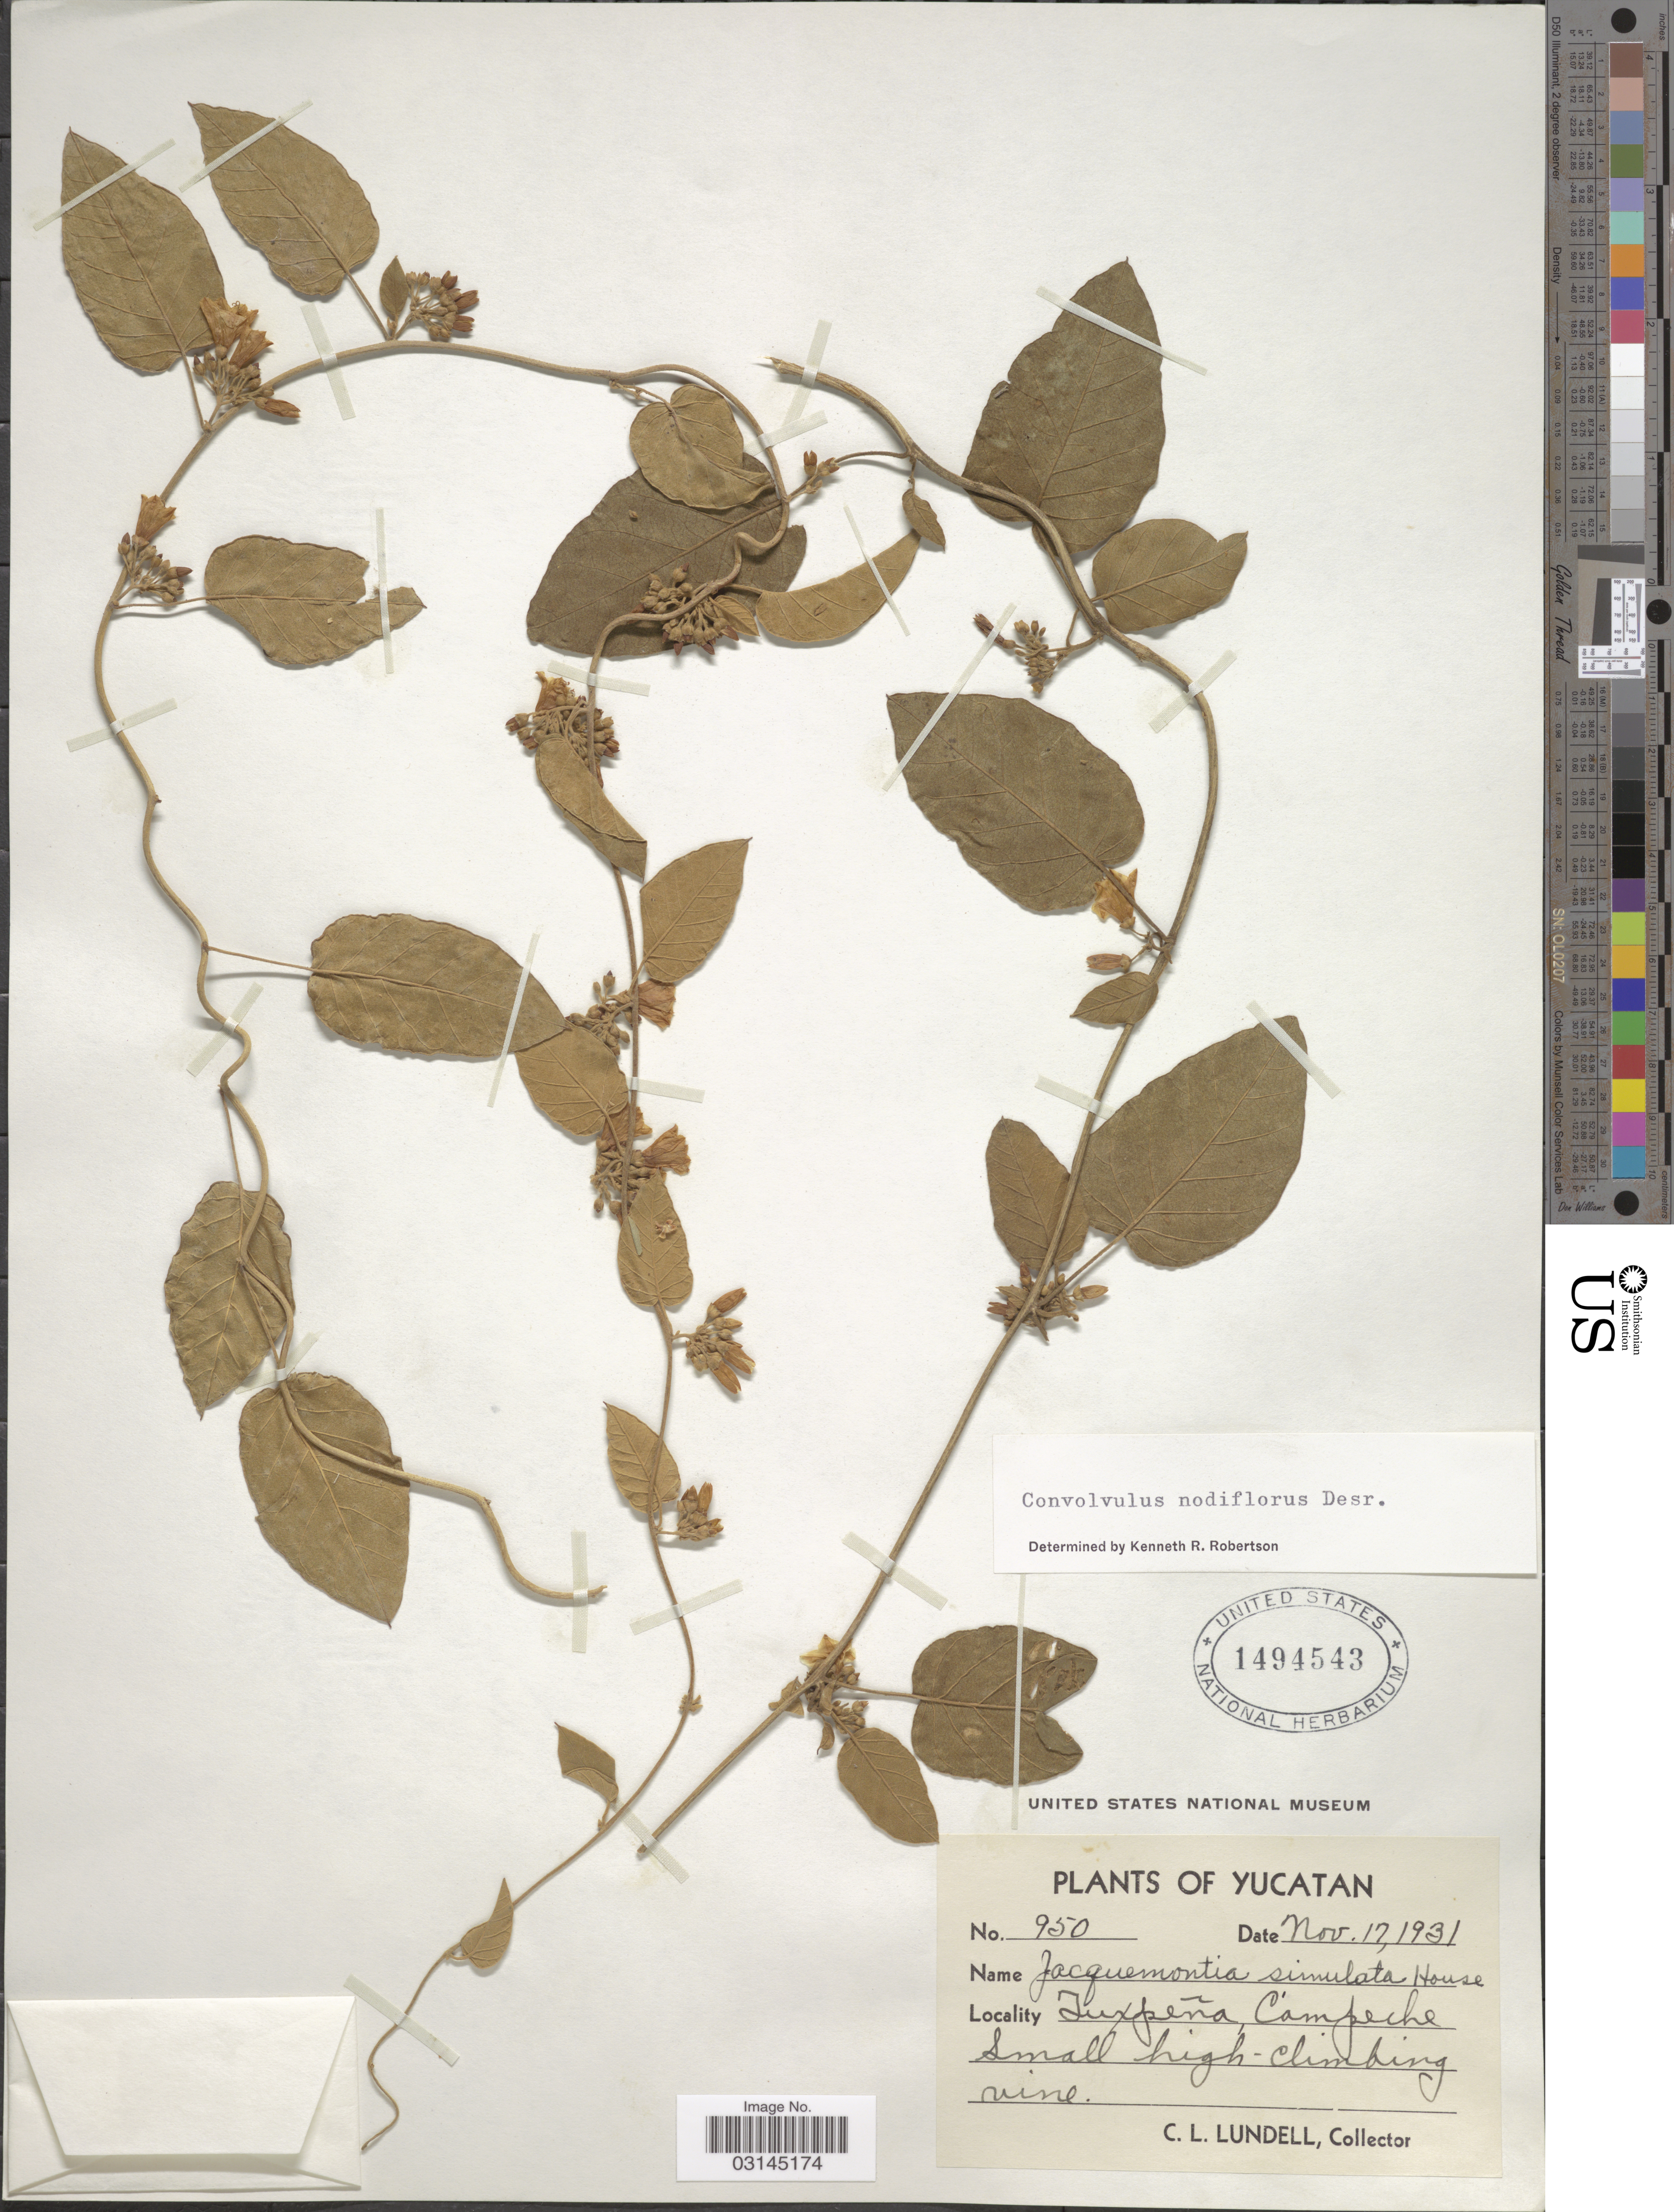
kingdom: Plantae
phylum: Tracheophyta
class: Magnoliopsida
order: Solanales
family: Convolvulaceae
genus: Convolvulus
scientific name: Convolvulus nodiflorus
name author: Desr.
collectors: C. L. Lundell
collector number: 950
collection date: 1931-11-17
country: Mexico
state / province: Yucatán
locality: Tuxpeña, Campeche.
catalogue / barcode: US 1494543